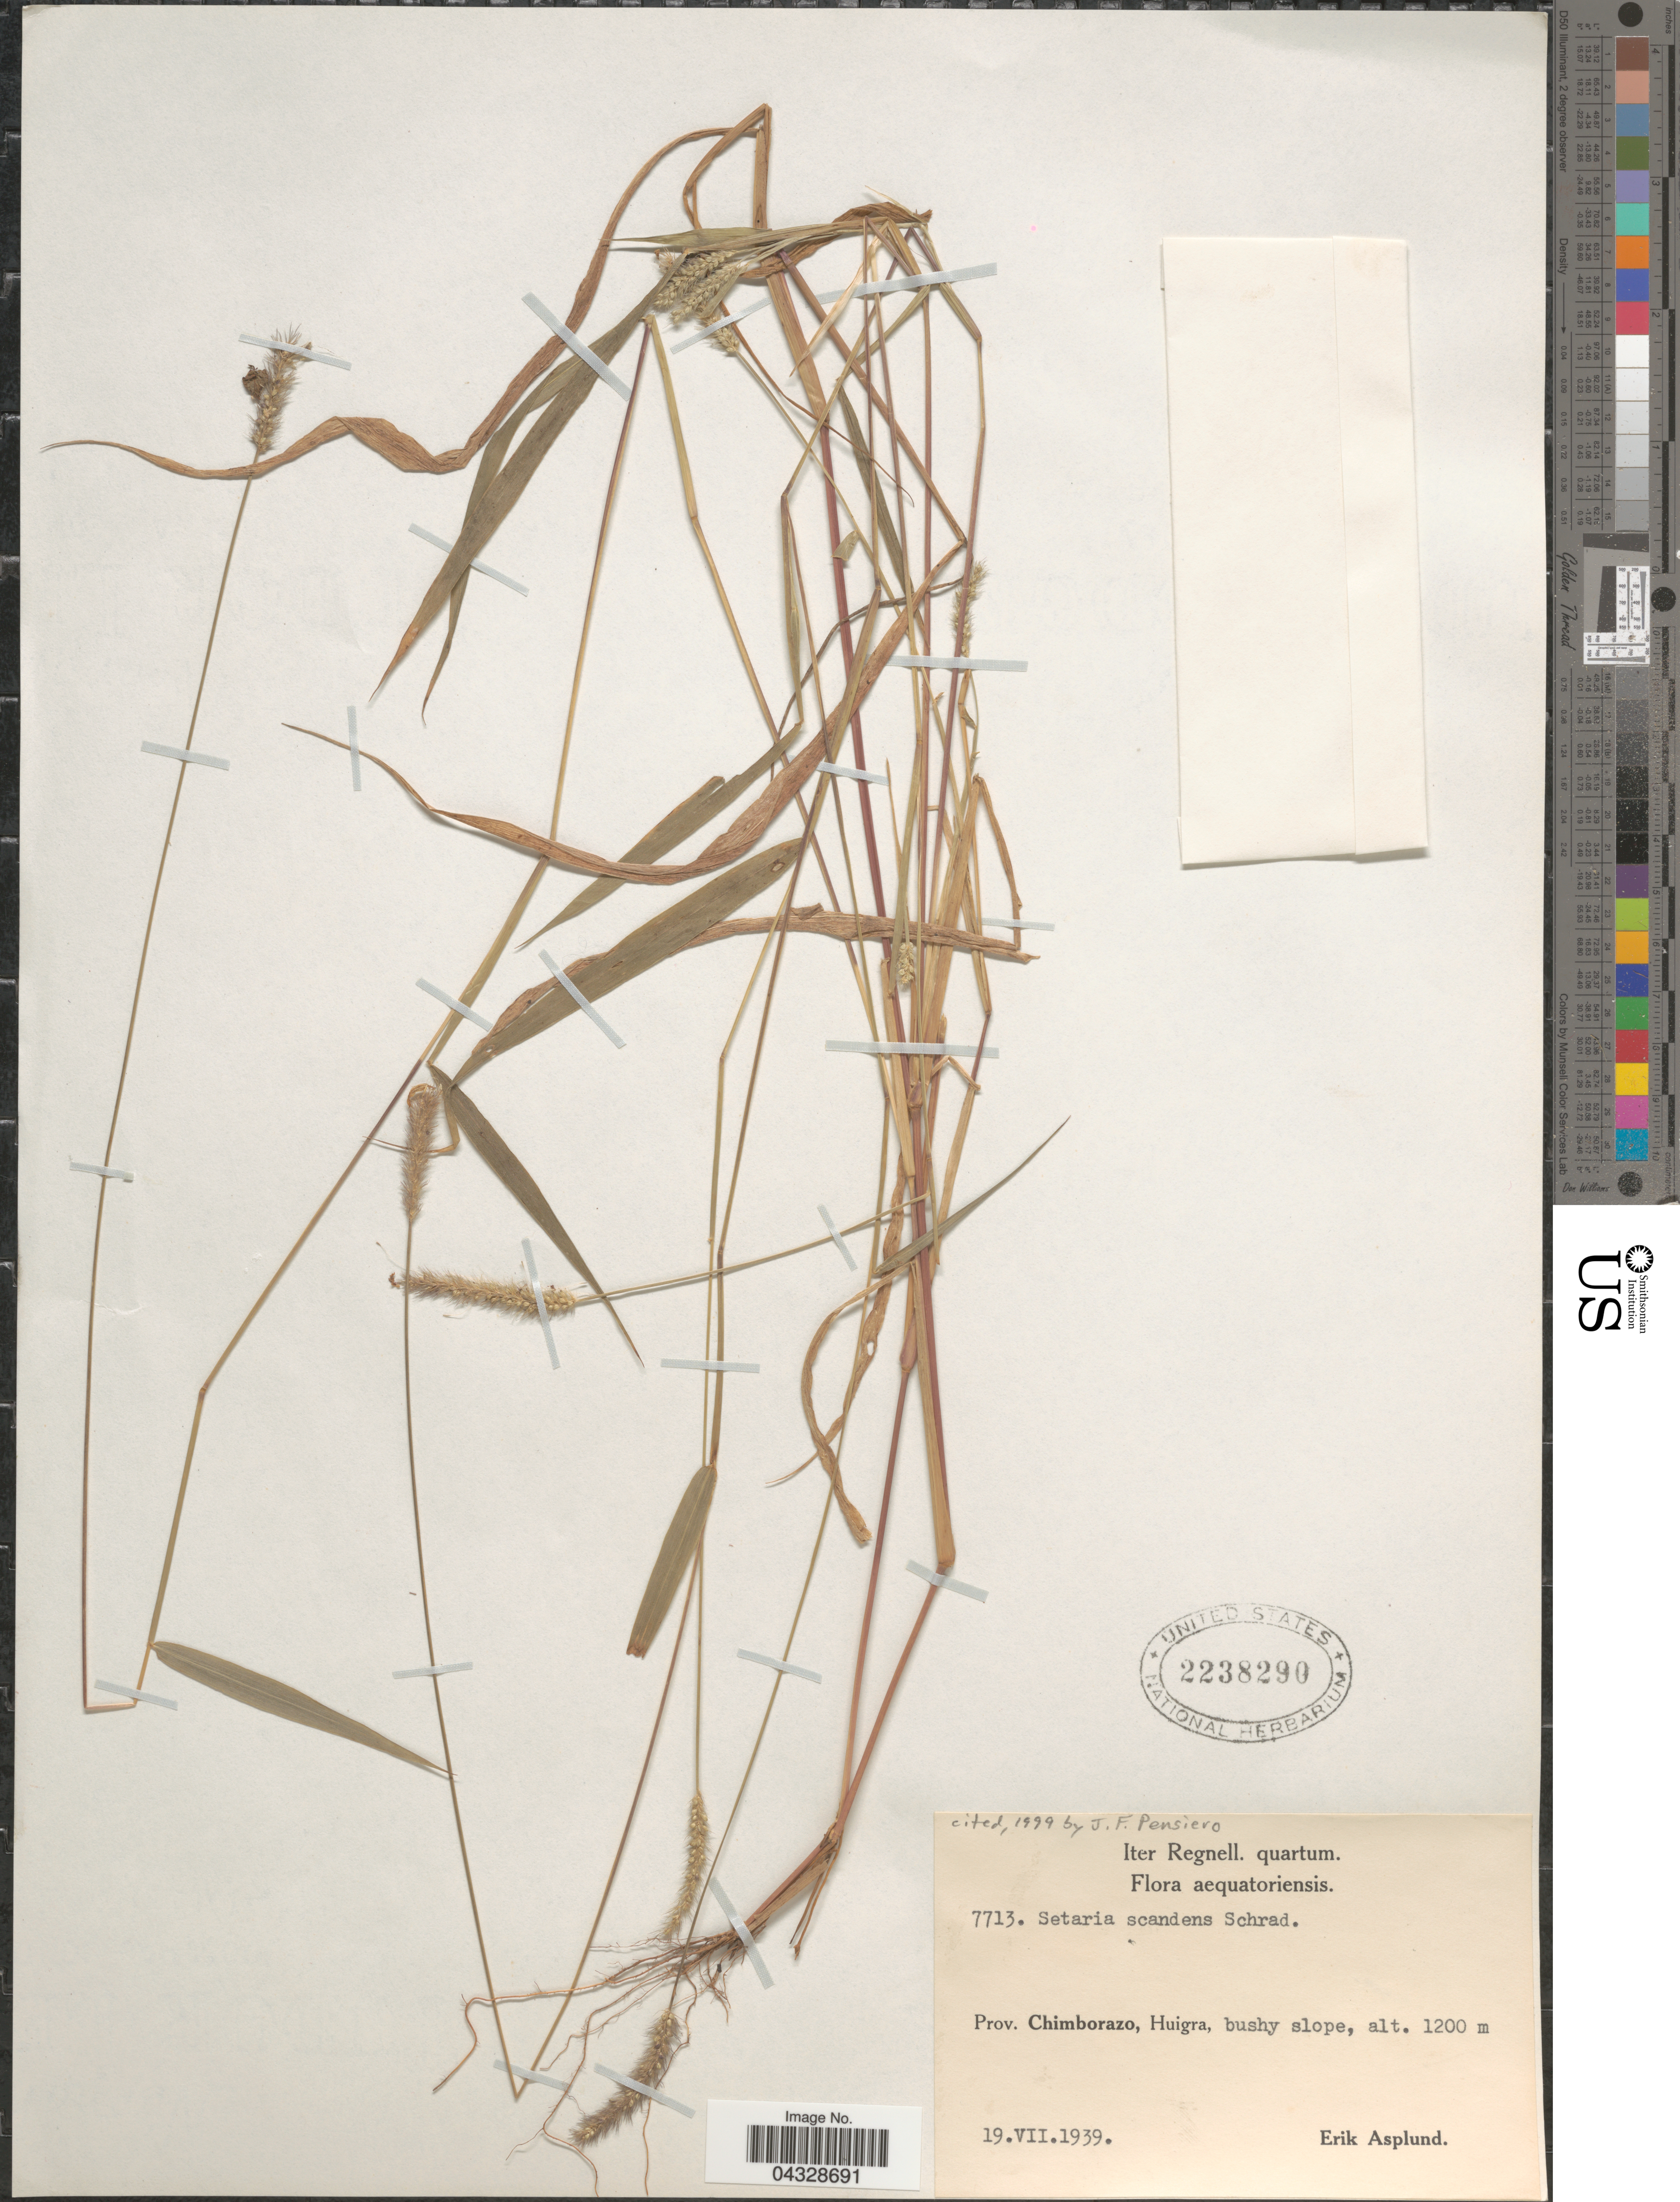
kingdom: Plantae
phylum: Tracheophyta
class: Liliopsida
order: Poales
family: Poaceae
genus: Setaria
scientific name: Setaria scandens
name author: Schrad. ex Schult.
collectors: E. Asplund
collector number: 7713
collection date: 1939-07-19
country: Ecuador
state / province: Chimborazo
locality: Iter Regnell. quartum. Huigra.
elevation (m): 1200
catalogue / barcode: US 2238290